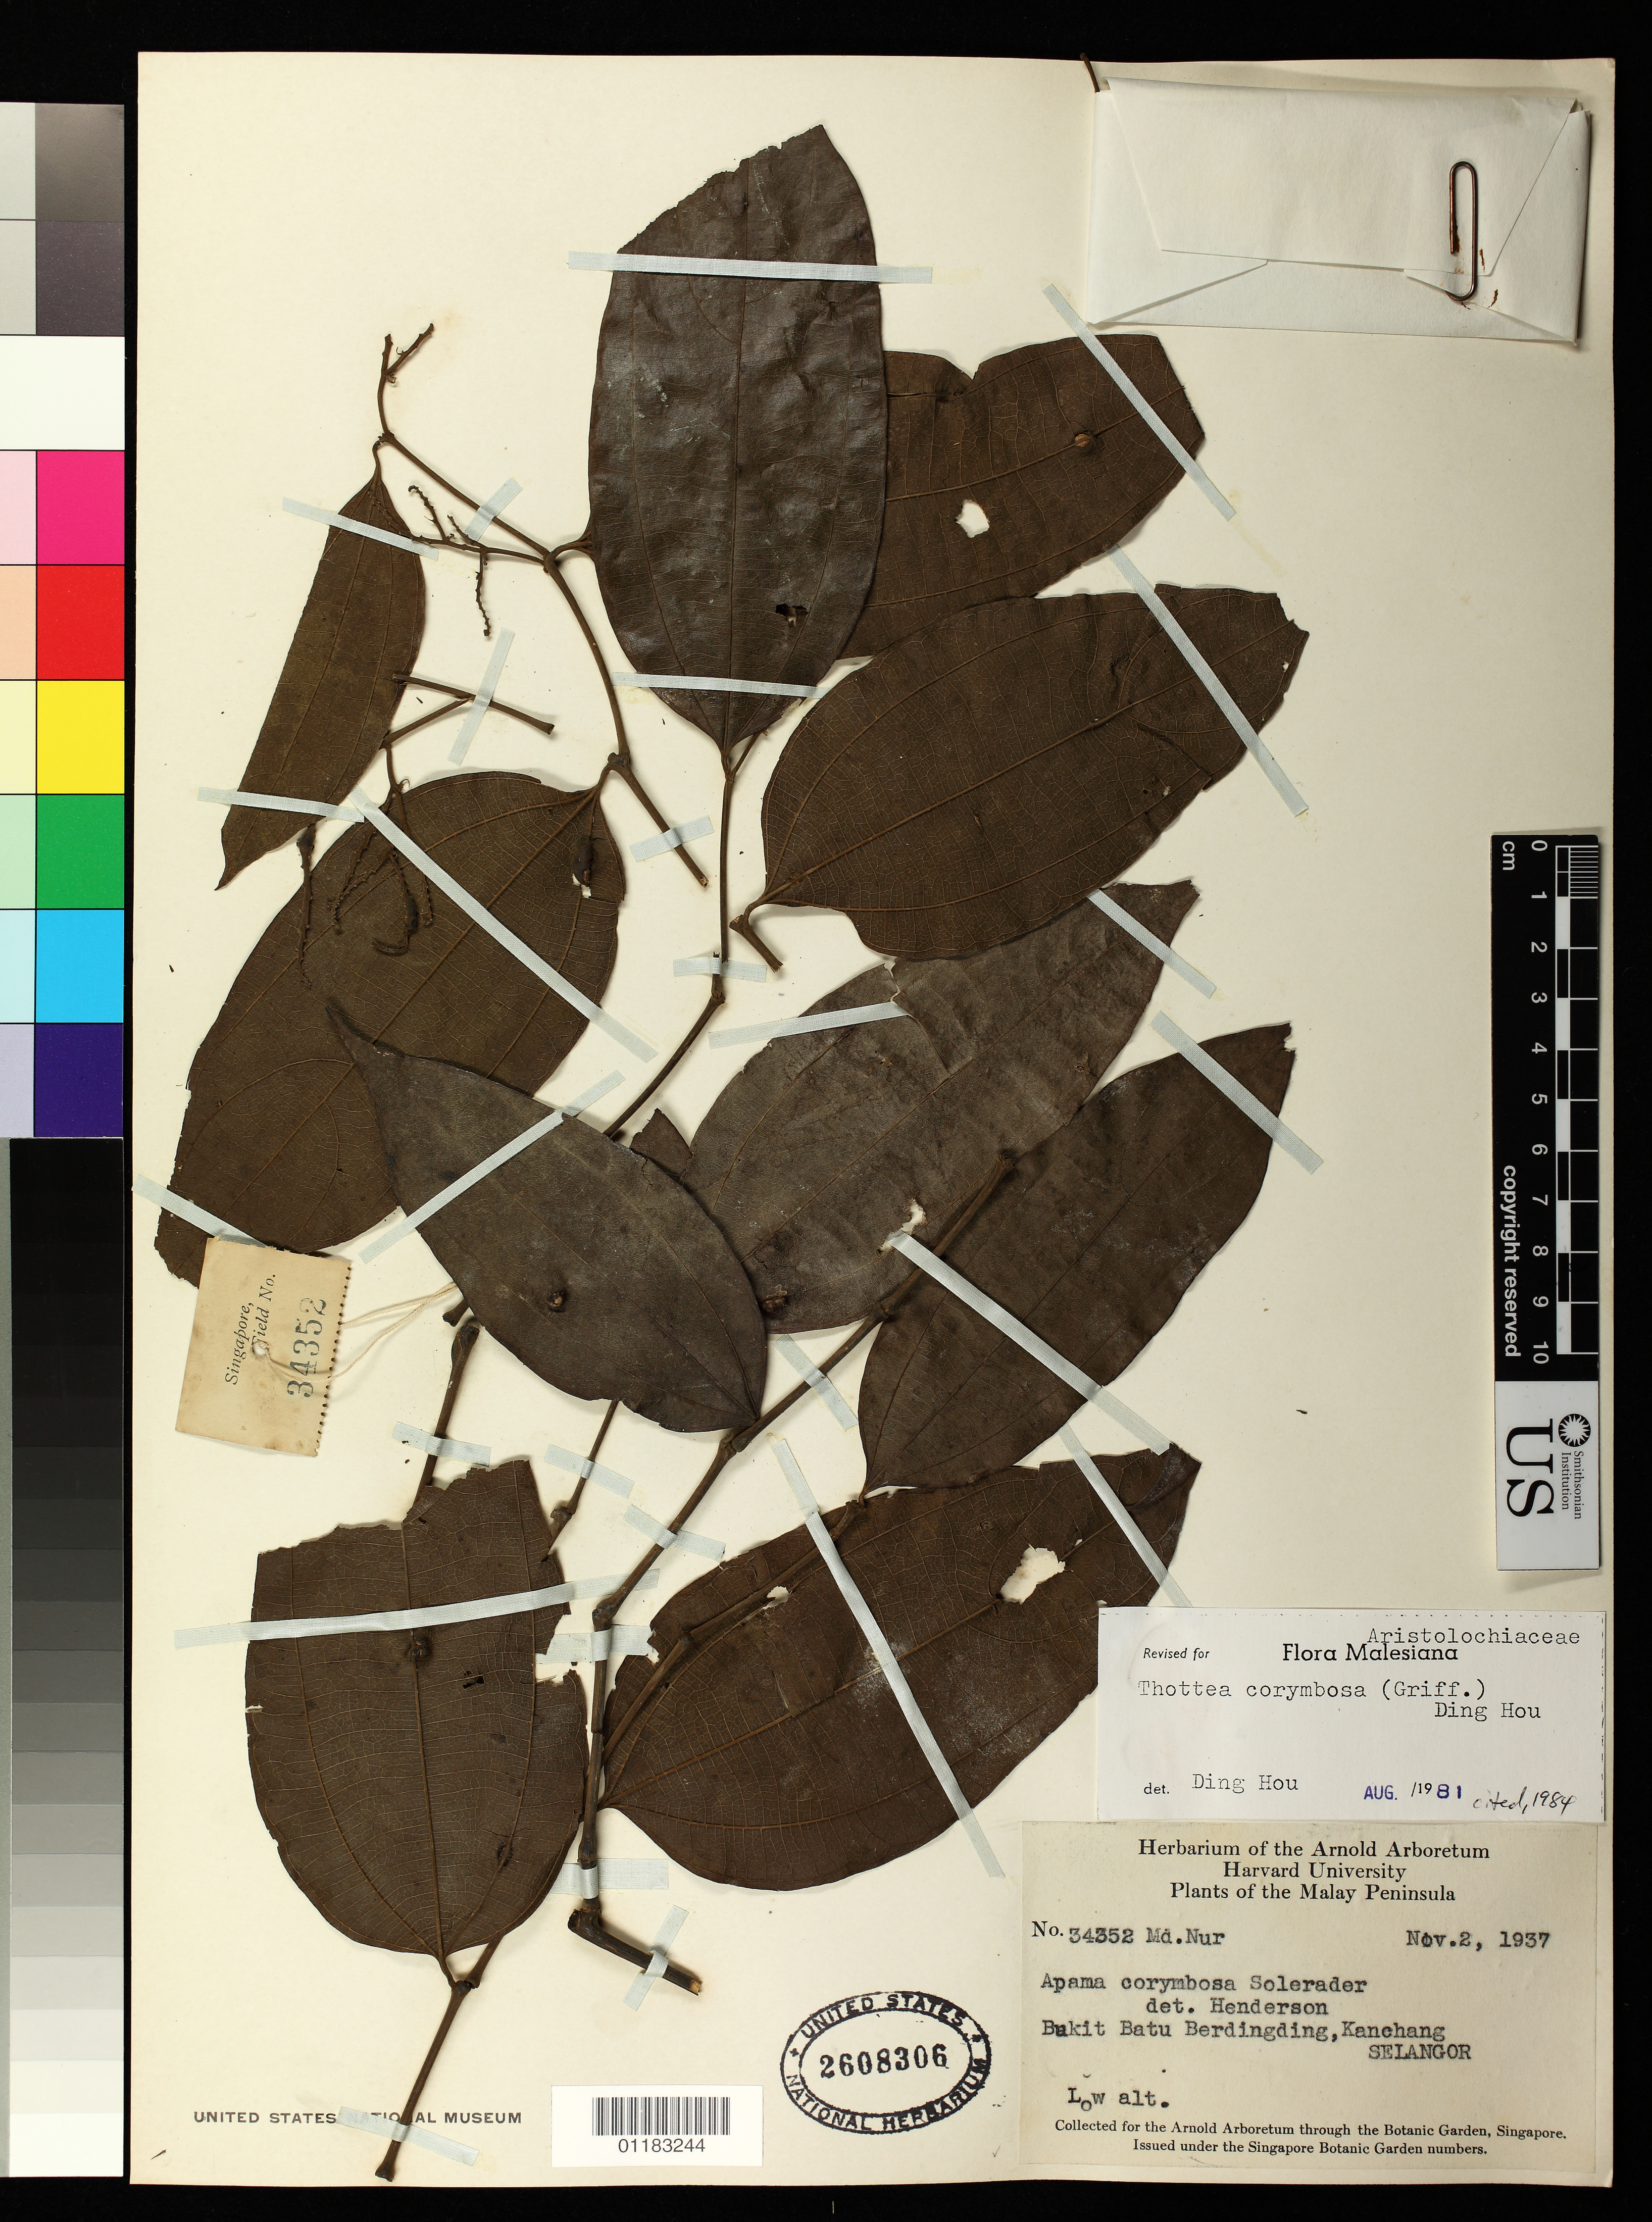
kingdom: Plantae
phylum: Tracheophyta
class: Magnoliopsida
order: Piperales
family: Aristolochiaceae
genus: Thottea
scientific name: Thottea corymbosa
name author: (Griff.) Ding Hou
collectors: ex Arnold Arboretum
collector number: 34352 Md. Nur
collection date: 1937-11-02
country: Malaysia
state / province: Selangor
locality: Bukit Batu Berdingding, Kanchang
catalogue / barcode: US 2608306